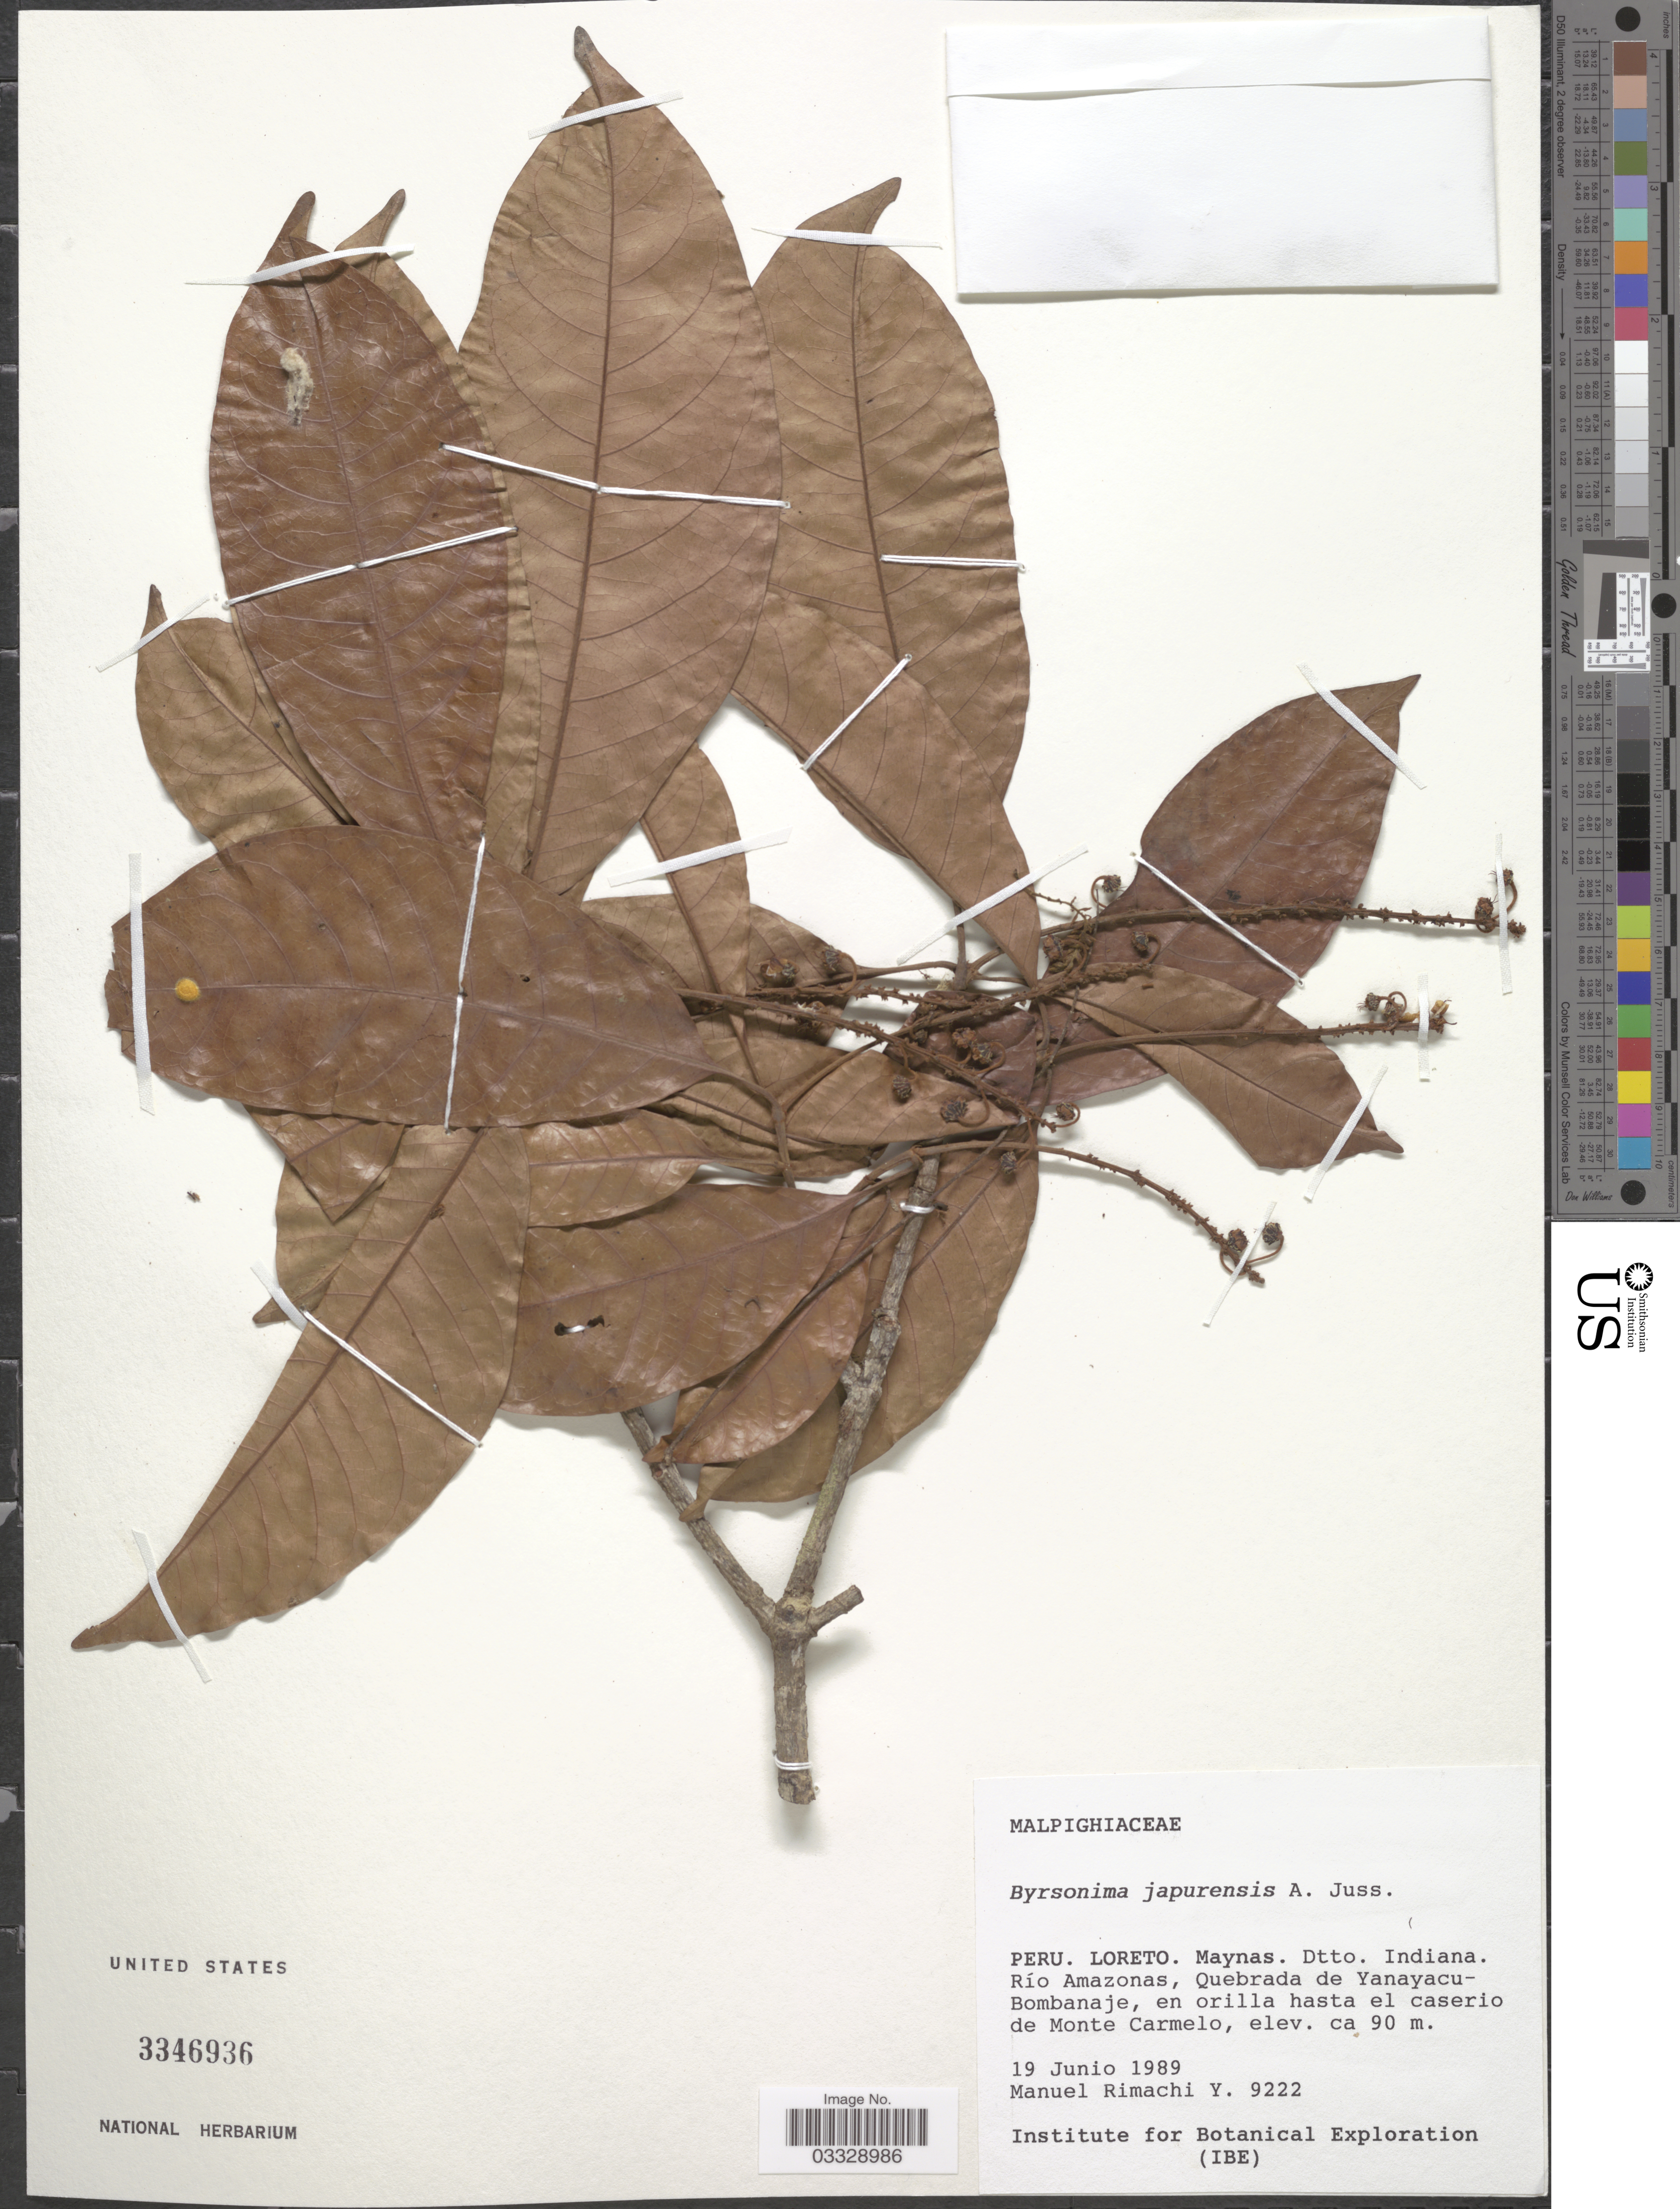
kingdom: Plantae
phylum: Tracheophyta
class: Magnoliopsida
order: Malpighiales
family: Malpighiaceae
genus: Byrsonima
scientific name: Byrsonima japurensis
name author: A. Juss.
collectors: M. Rimachi Y.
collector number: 9222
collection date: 1989-06-19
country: Peru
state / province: Loreto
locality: Maynas. Dtto. Indiana. Río Amazonas, Quebrada de Yanayacu-Bombanaje, en orilla hasta el caserio de Monte Carmelo.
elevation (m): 90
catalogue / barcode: US 3346936